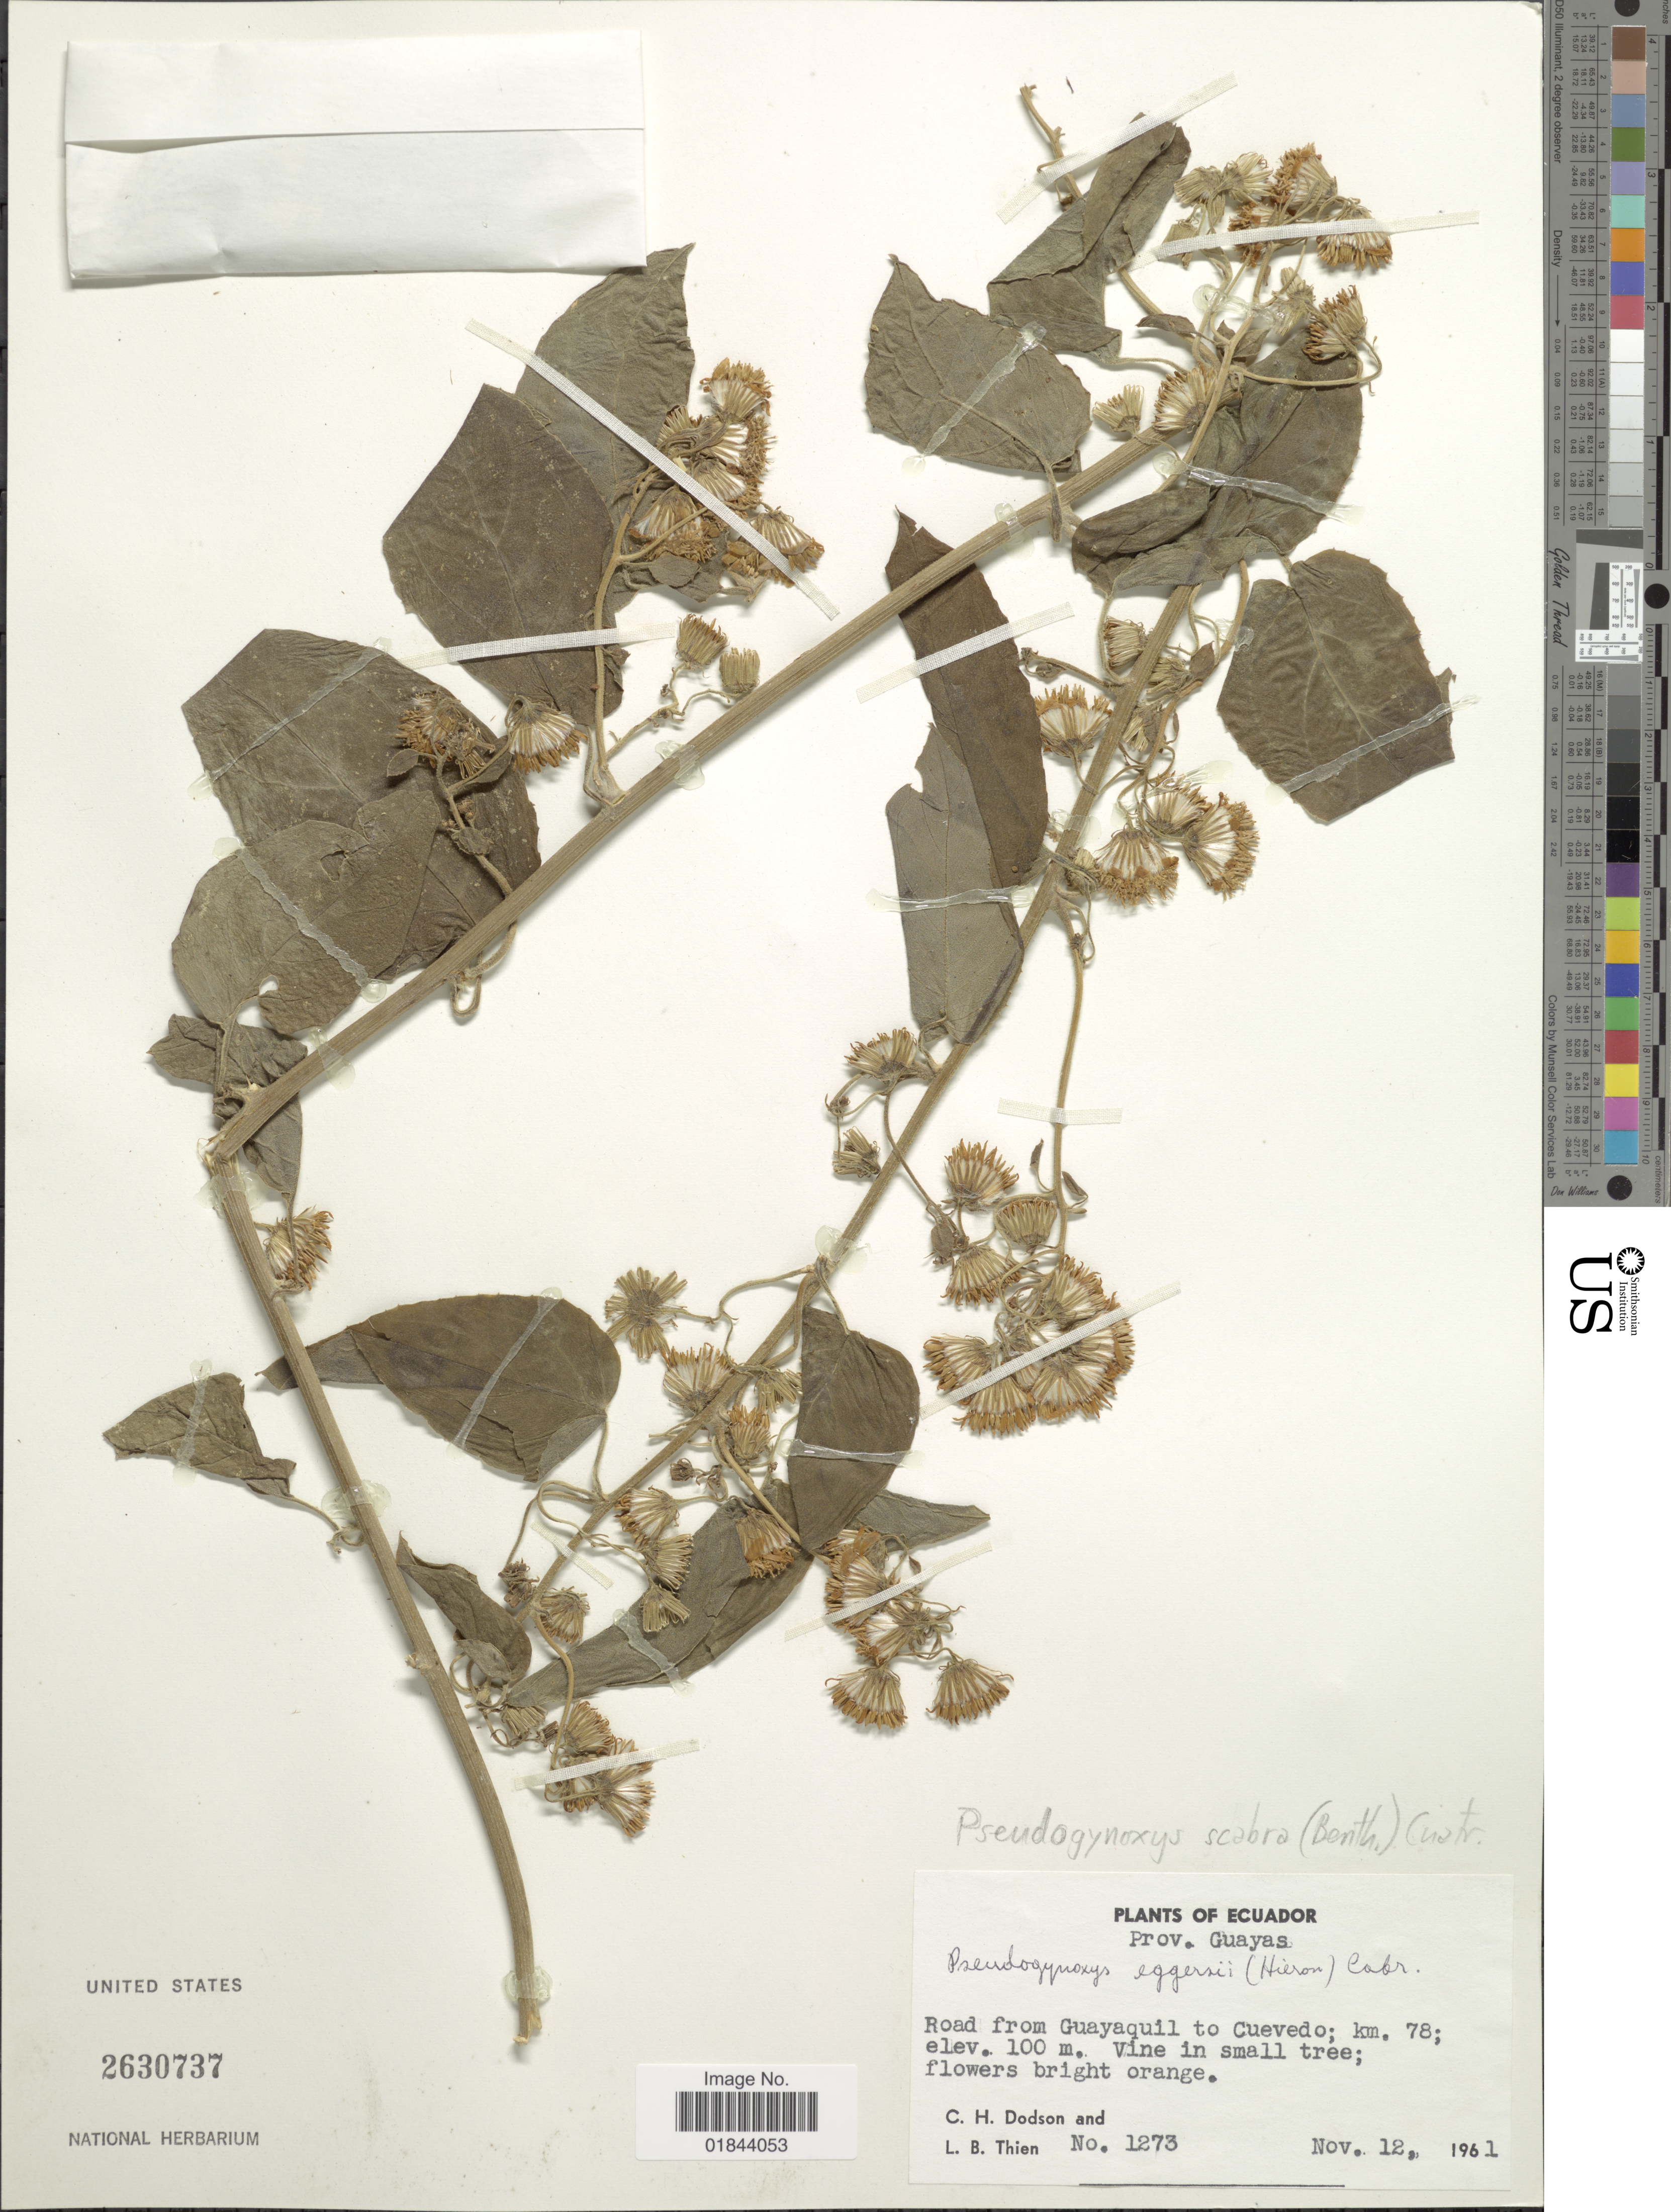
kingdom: Plantae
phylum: Tracheophyta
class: Magnoliopsida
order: Asterales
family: Asteraceae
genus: Pseudogynoxys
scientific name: Pseudogynoxys scabra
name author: (Benth.) Cuatrec.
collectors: C. H. Dodson & L. Thien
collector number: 1273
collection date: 1961-11-12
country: Ecuador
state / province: Guayas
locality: Road from Guayaquil to Cuevedo; km 78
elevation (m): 100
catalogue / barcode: US 2630737